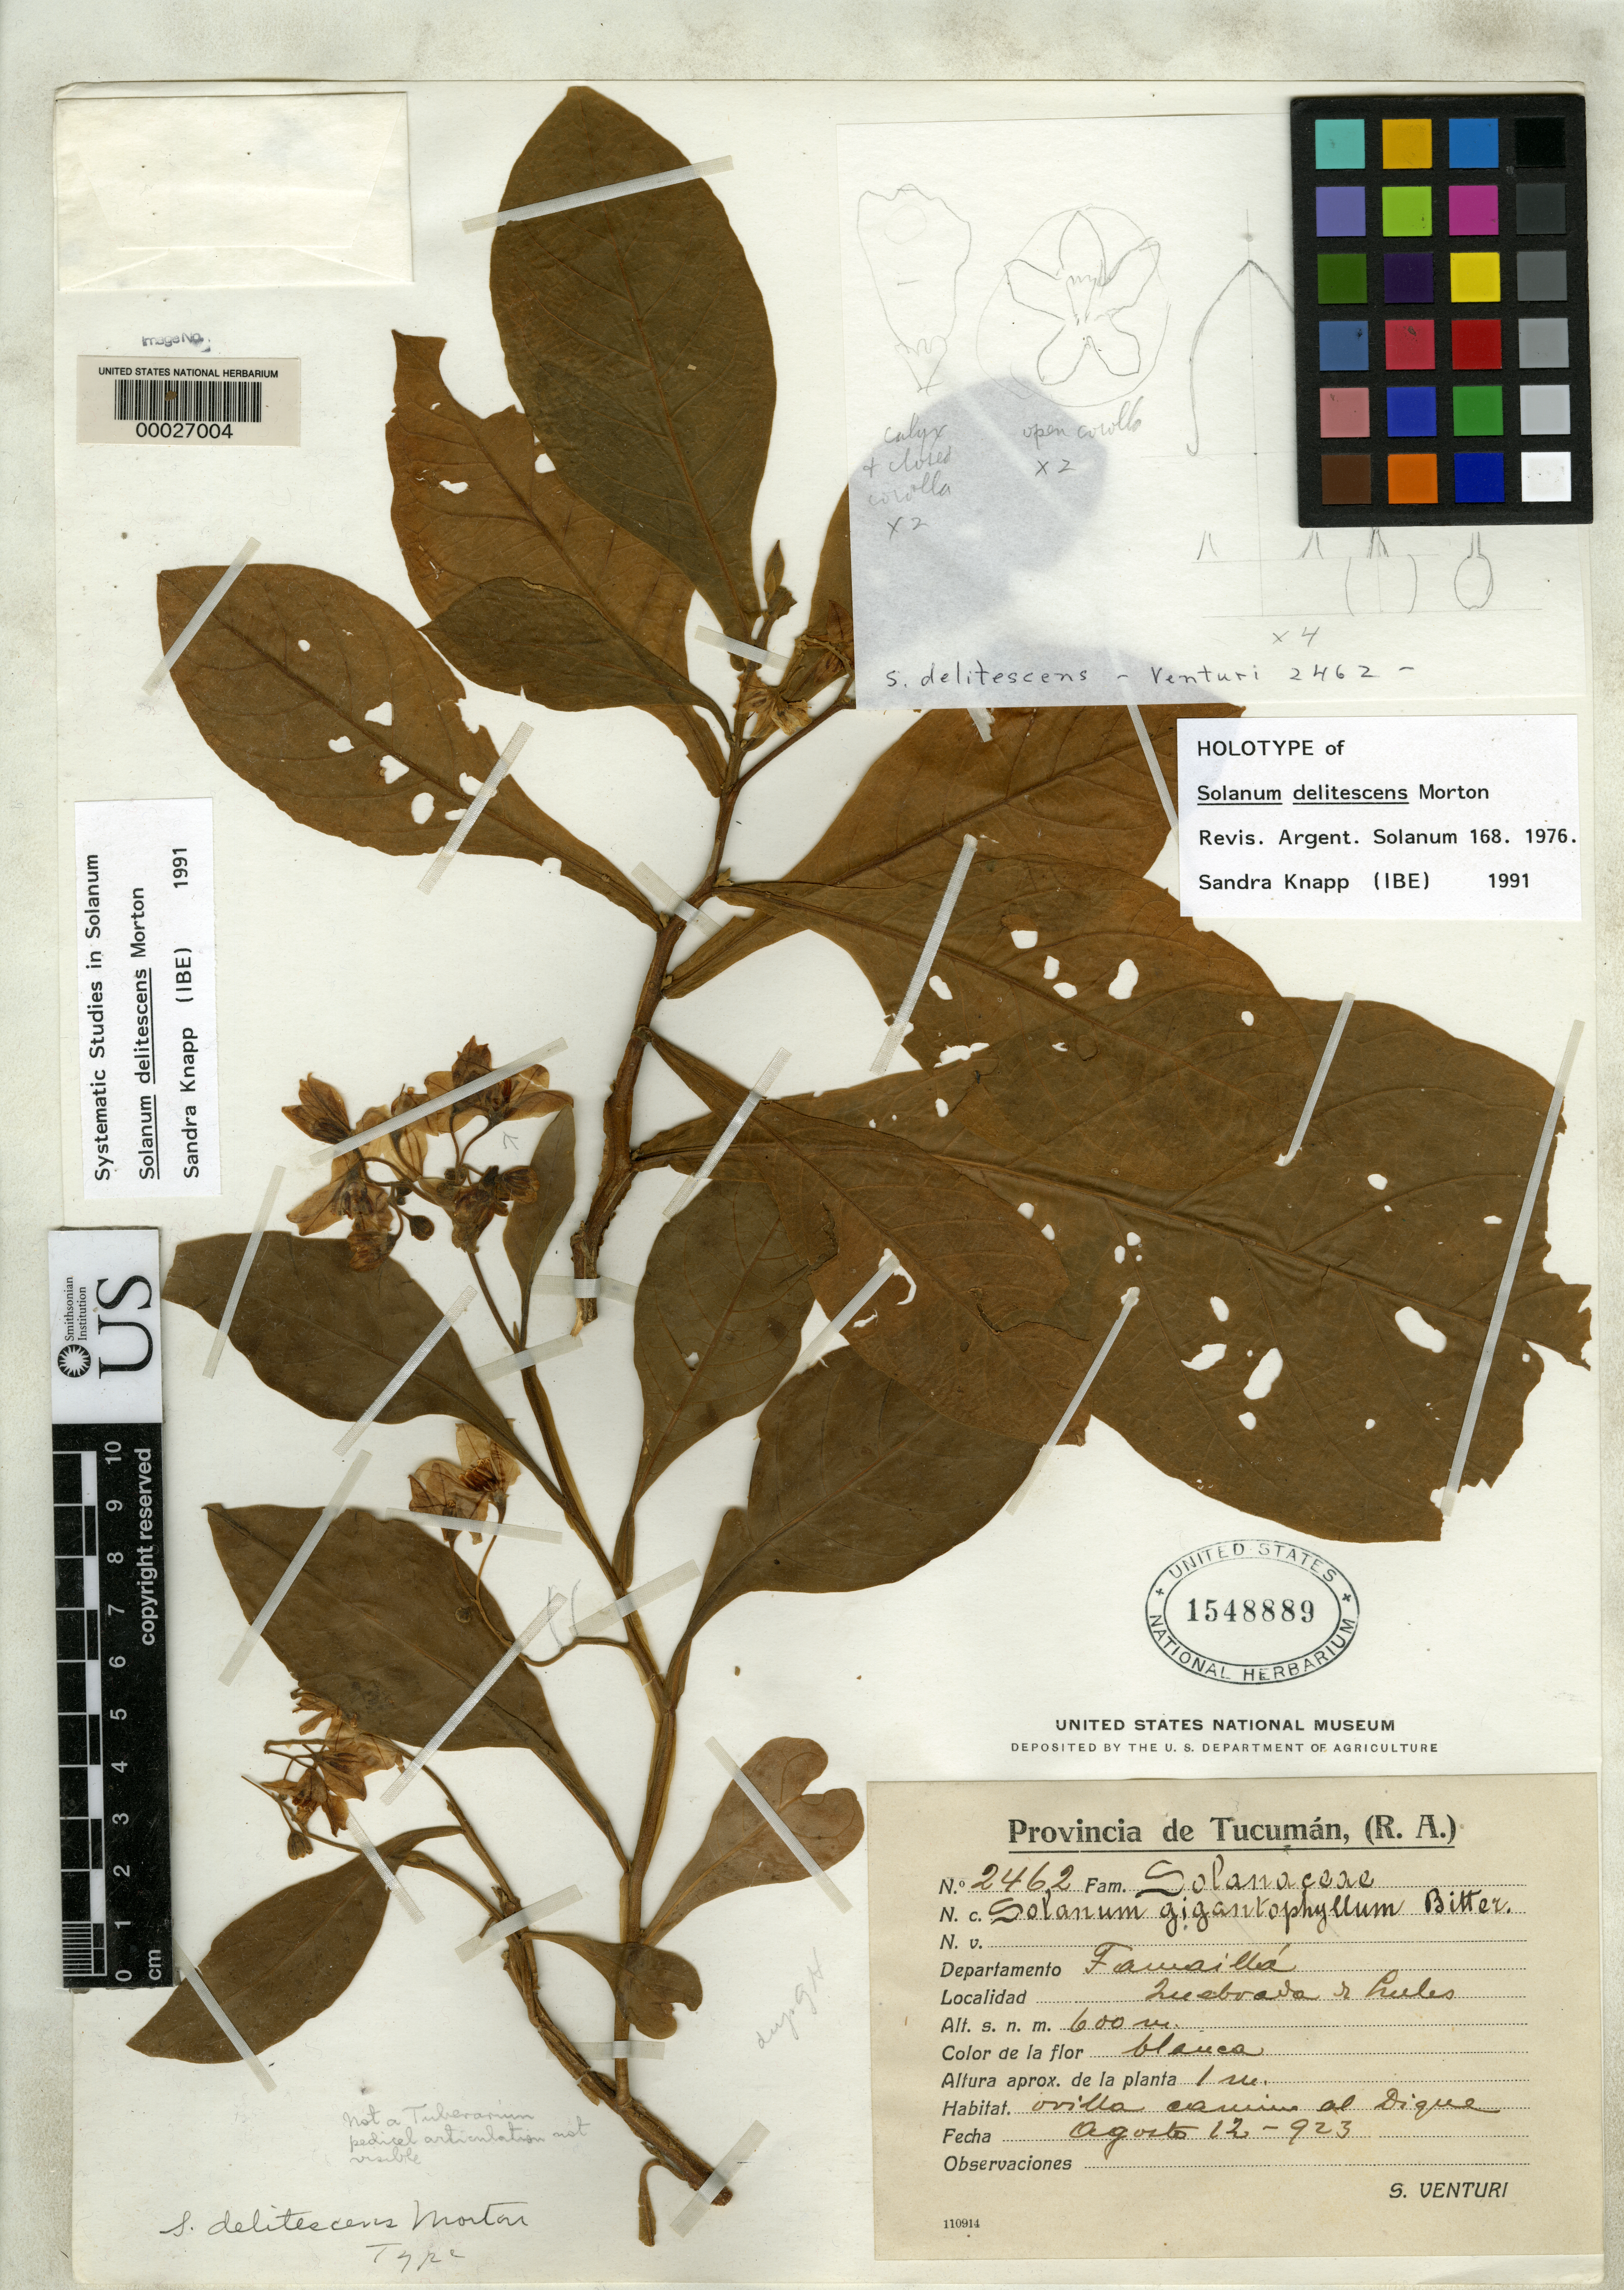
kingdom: Plantae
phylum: Tracheophyta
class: Magnoliopsida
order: Solanales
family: Solanaceae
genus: Solanum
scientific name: Solanum delitescens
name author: C.V. Morton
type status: Holotype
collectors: S. Venturi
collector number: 2462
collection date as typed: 12 Aug 1923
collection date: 1923-08-12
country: Argentina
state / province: Tucumán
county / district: Famailla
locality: Quebrada de Lules.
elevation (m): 600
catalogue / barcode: US 1548889